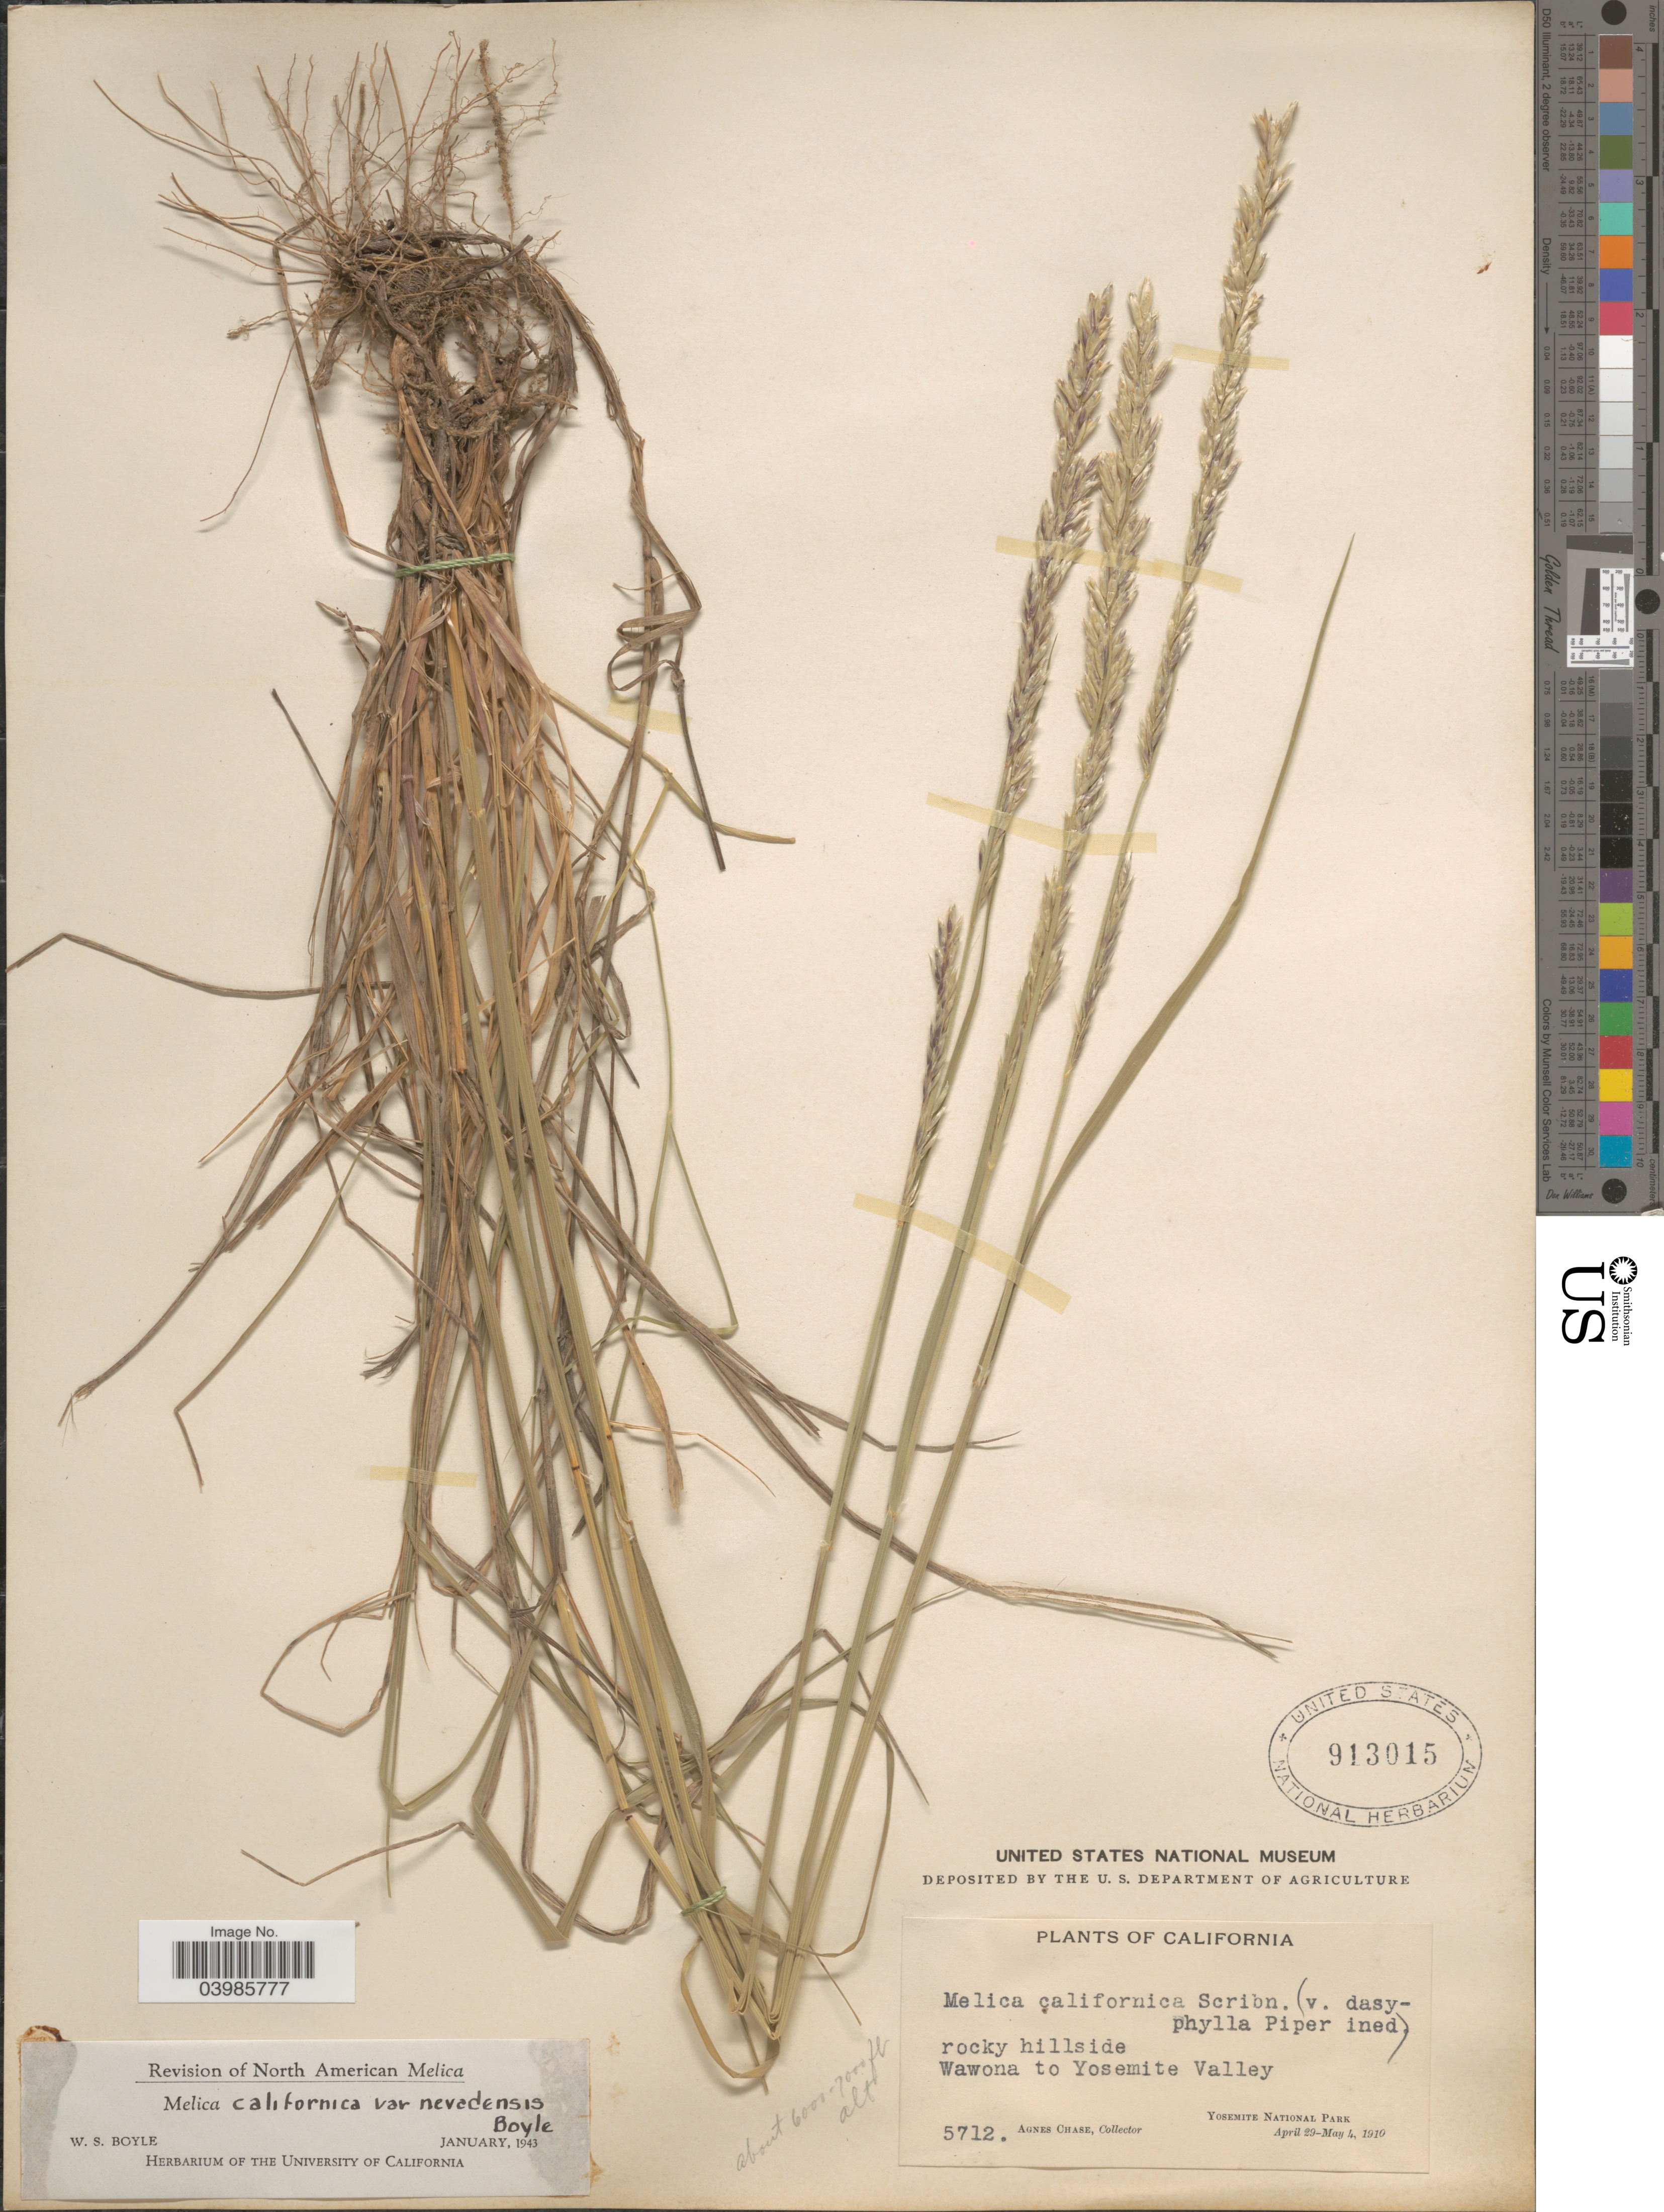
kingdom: Plantae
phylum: Tracheophyta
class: Liliopsida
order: Poales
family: Poaceae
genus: Melica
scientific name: Melica californica var. nevadensis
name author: Boyle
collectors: A. Chase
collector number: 5712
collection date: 1910-04-29/1910-05-04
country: United States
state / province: California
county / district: Mariposa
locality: Rocky hillside. Wawona to Yosemite Valley. Yosemite National Park.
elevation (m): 1829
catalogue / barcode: US 913015